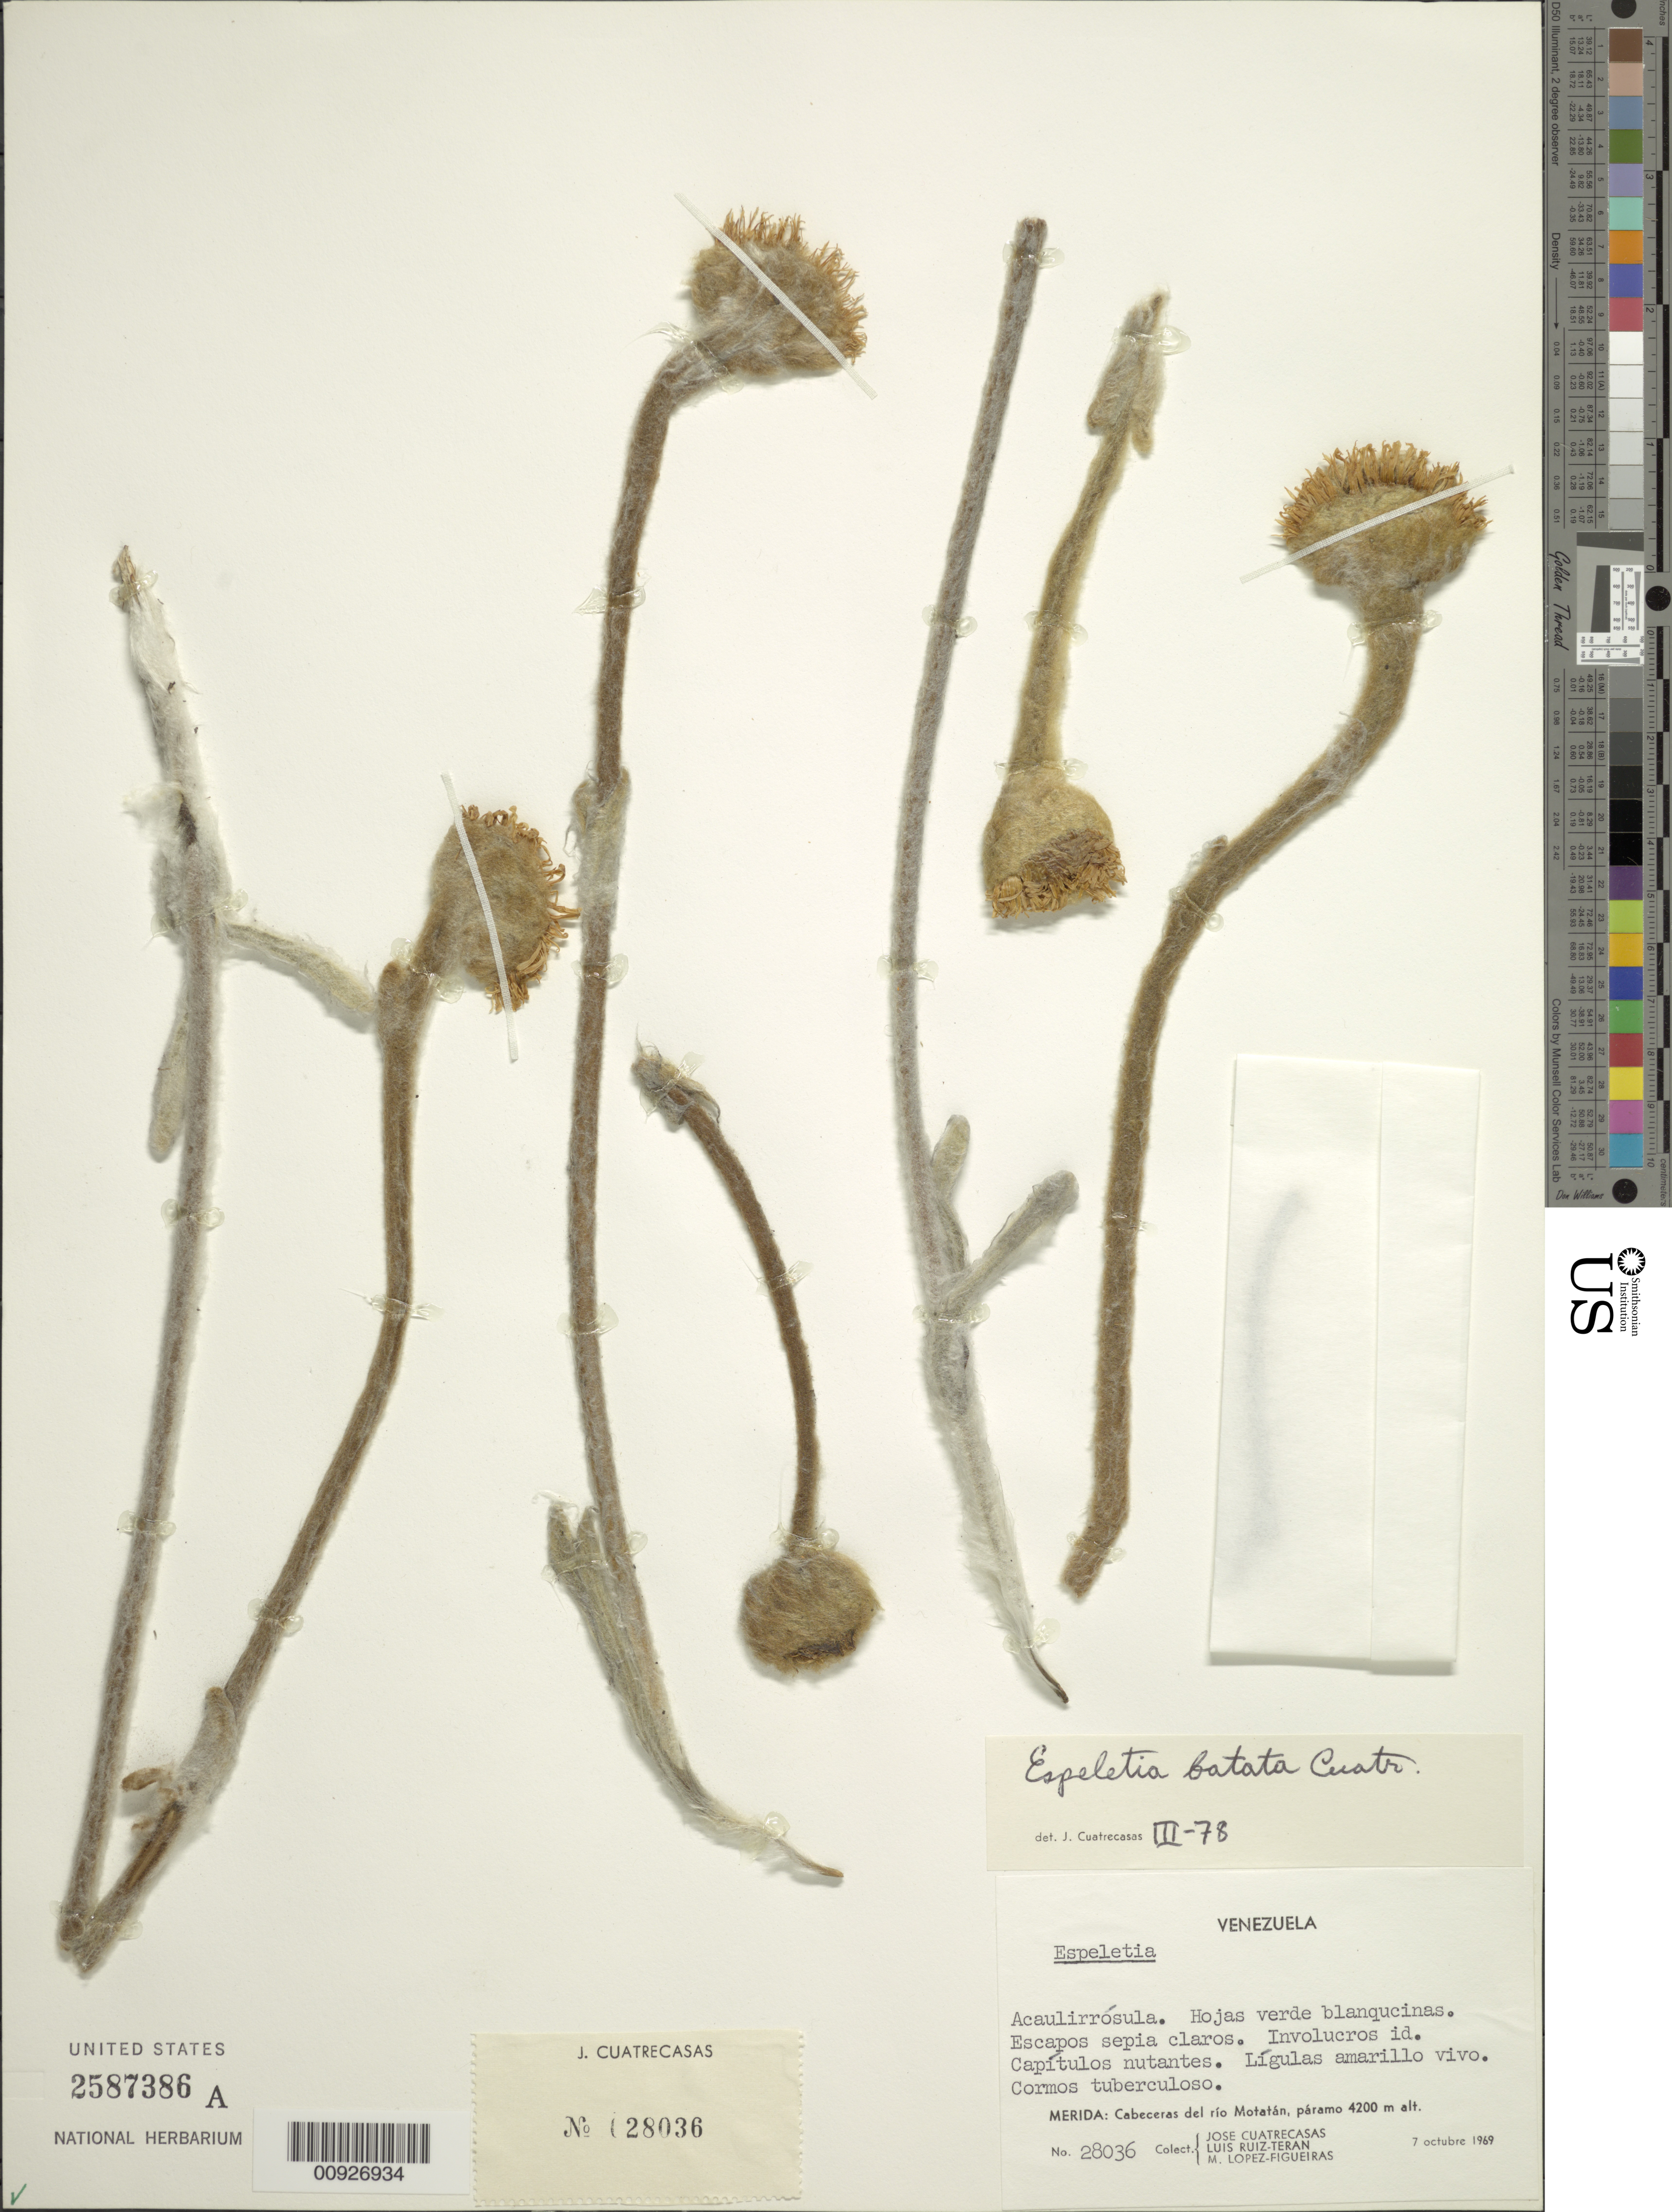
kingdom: Plantae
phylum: Tracheophyta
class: Magnoliopsida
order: Asterales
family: Asteraceae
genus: Espeletia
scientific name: Espeletia batata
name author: Cuatrec.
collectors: J. Cuatrecasas, L. E. Ruíz-Terán & M. López Figueiras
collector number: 28036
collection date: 1969-10-07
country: Venezuela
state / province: Mérida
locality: Cabeceras del Río Motatán, páramo.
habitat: Páramo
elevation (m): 4200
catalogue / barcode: US 2587386A